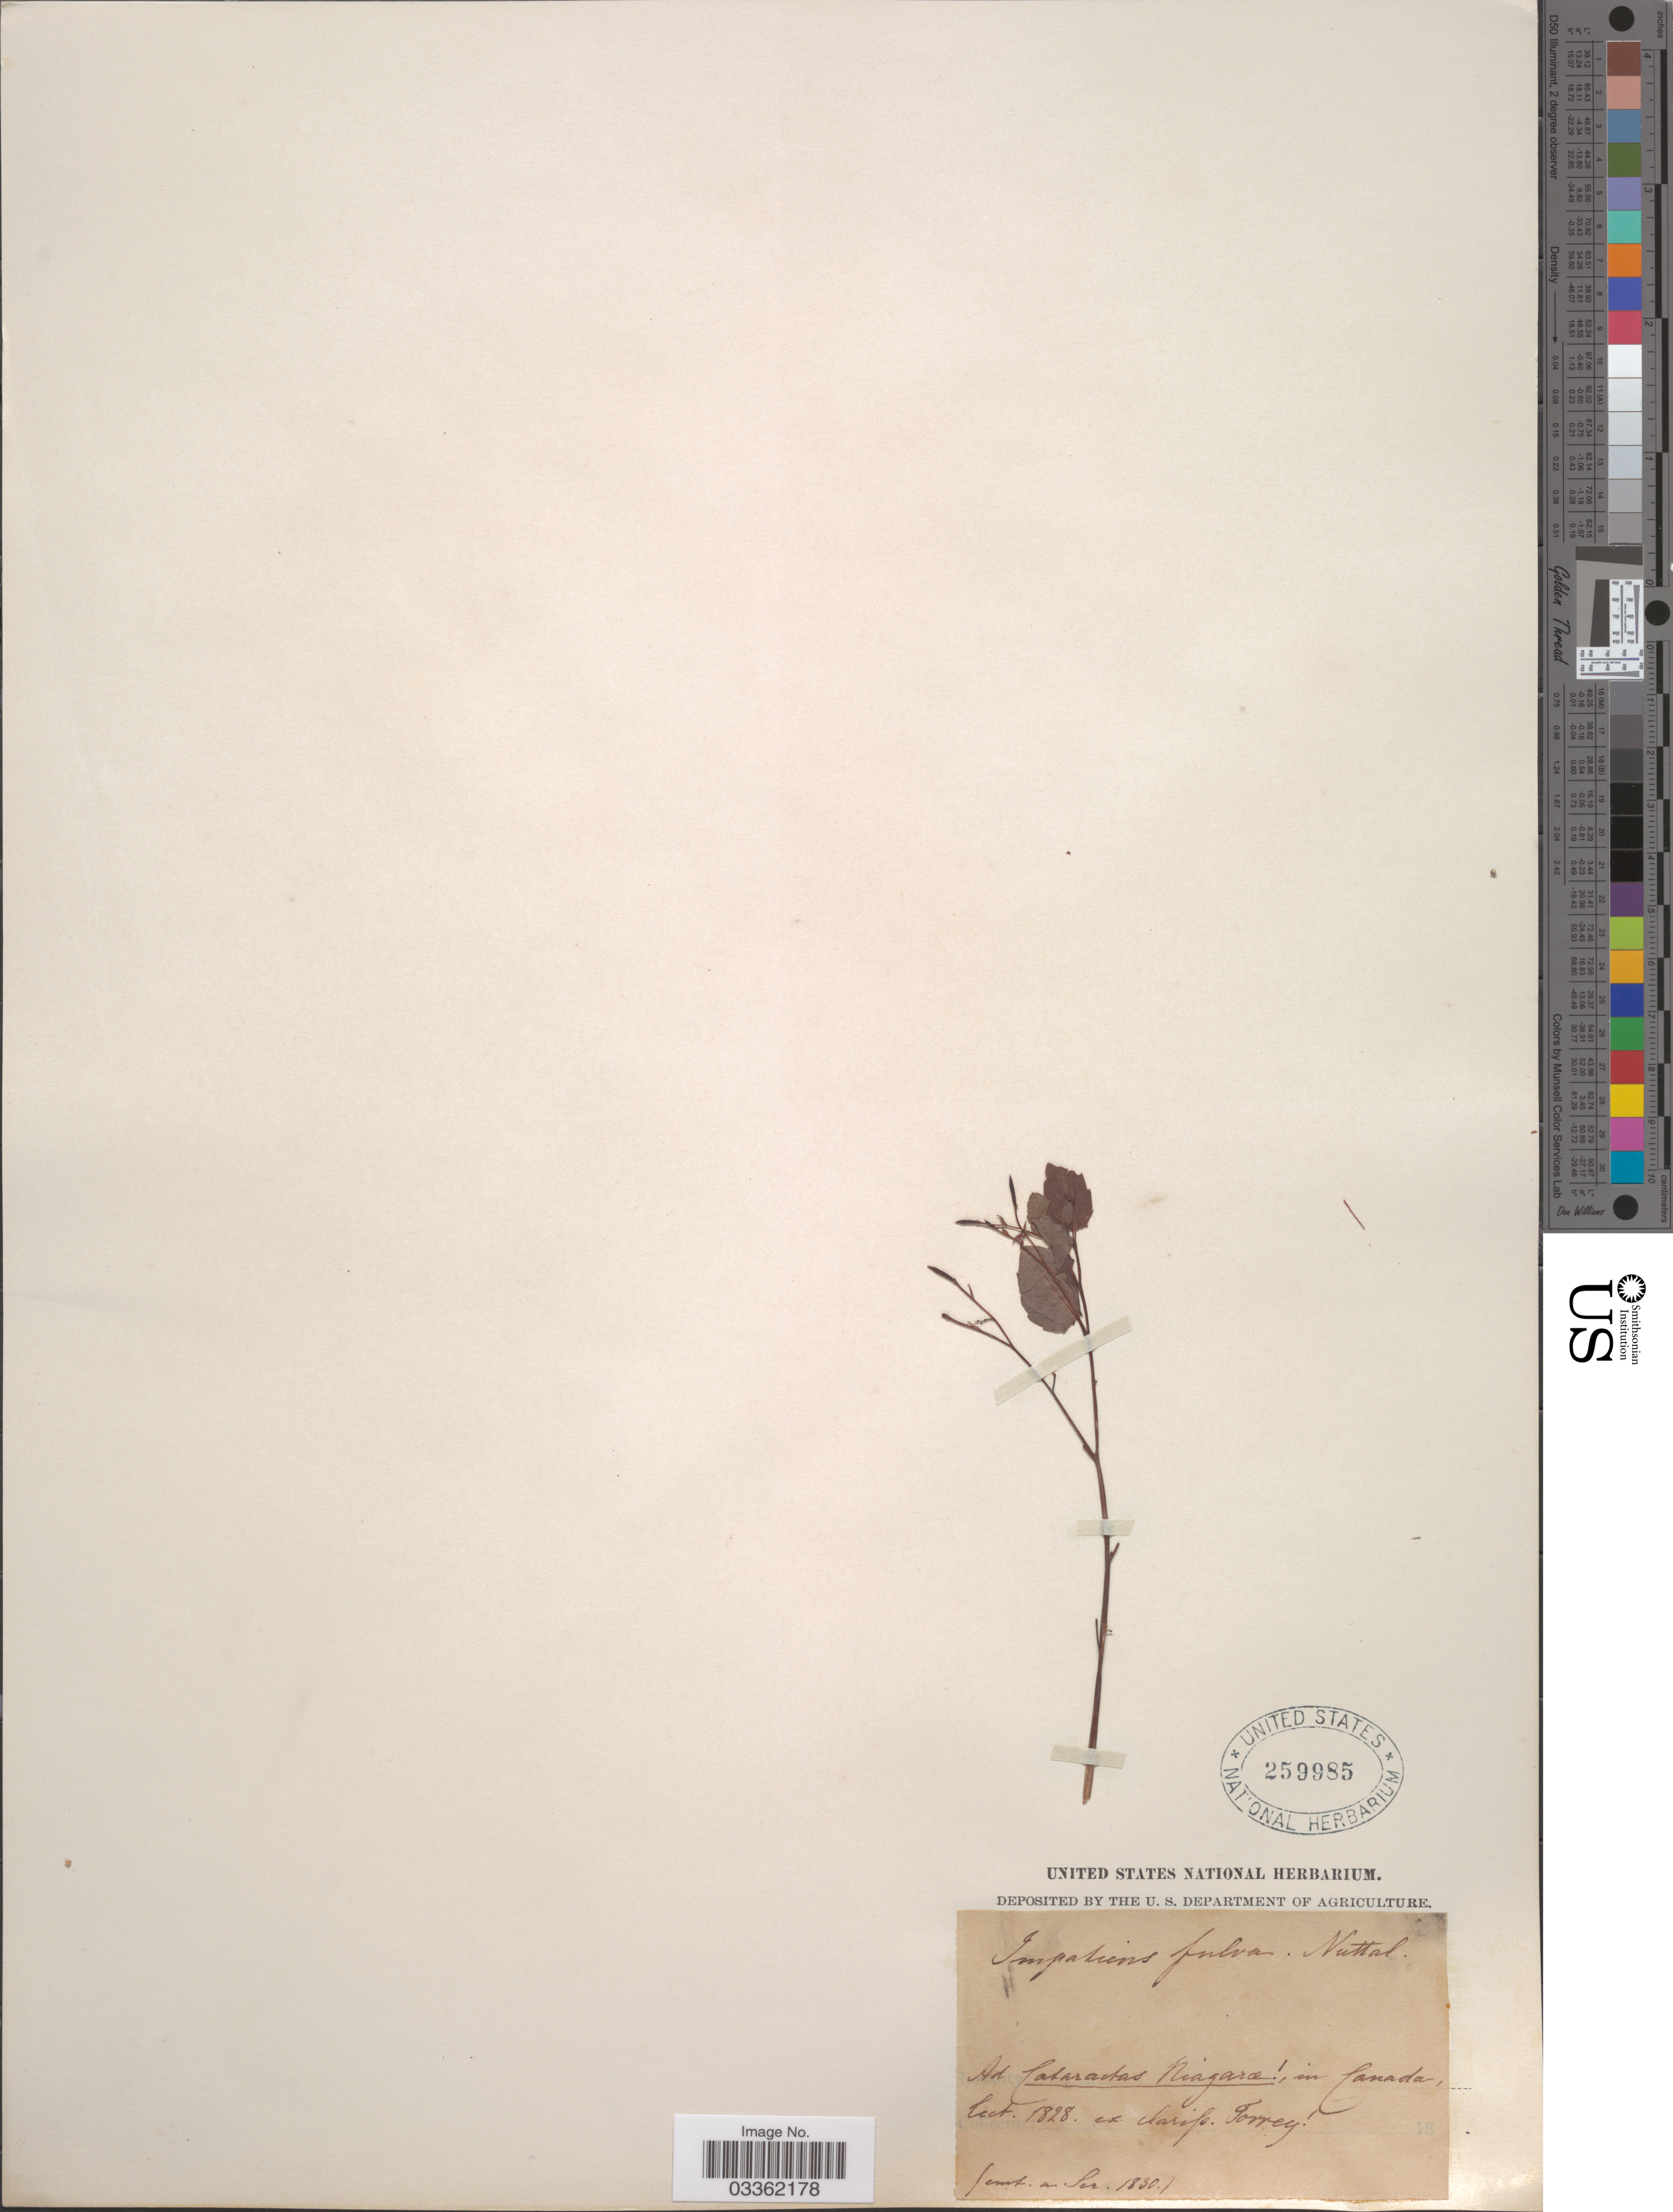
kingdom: Plantae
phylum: Tracheophyta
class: Magnoliopsida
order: Ericales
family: Balsaminaceae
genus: Impatiens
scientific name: Impatiens capensis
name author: Meerb.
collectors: J. Torrey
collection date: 1828-10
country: Canada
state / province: Ontario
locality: Ad Cataractas Niagara.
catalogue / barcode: US 259985